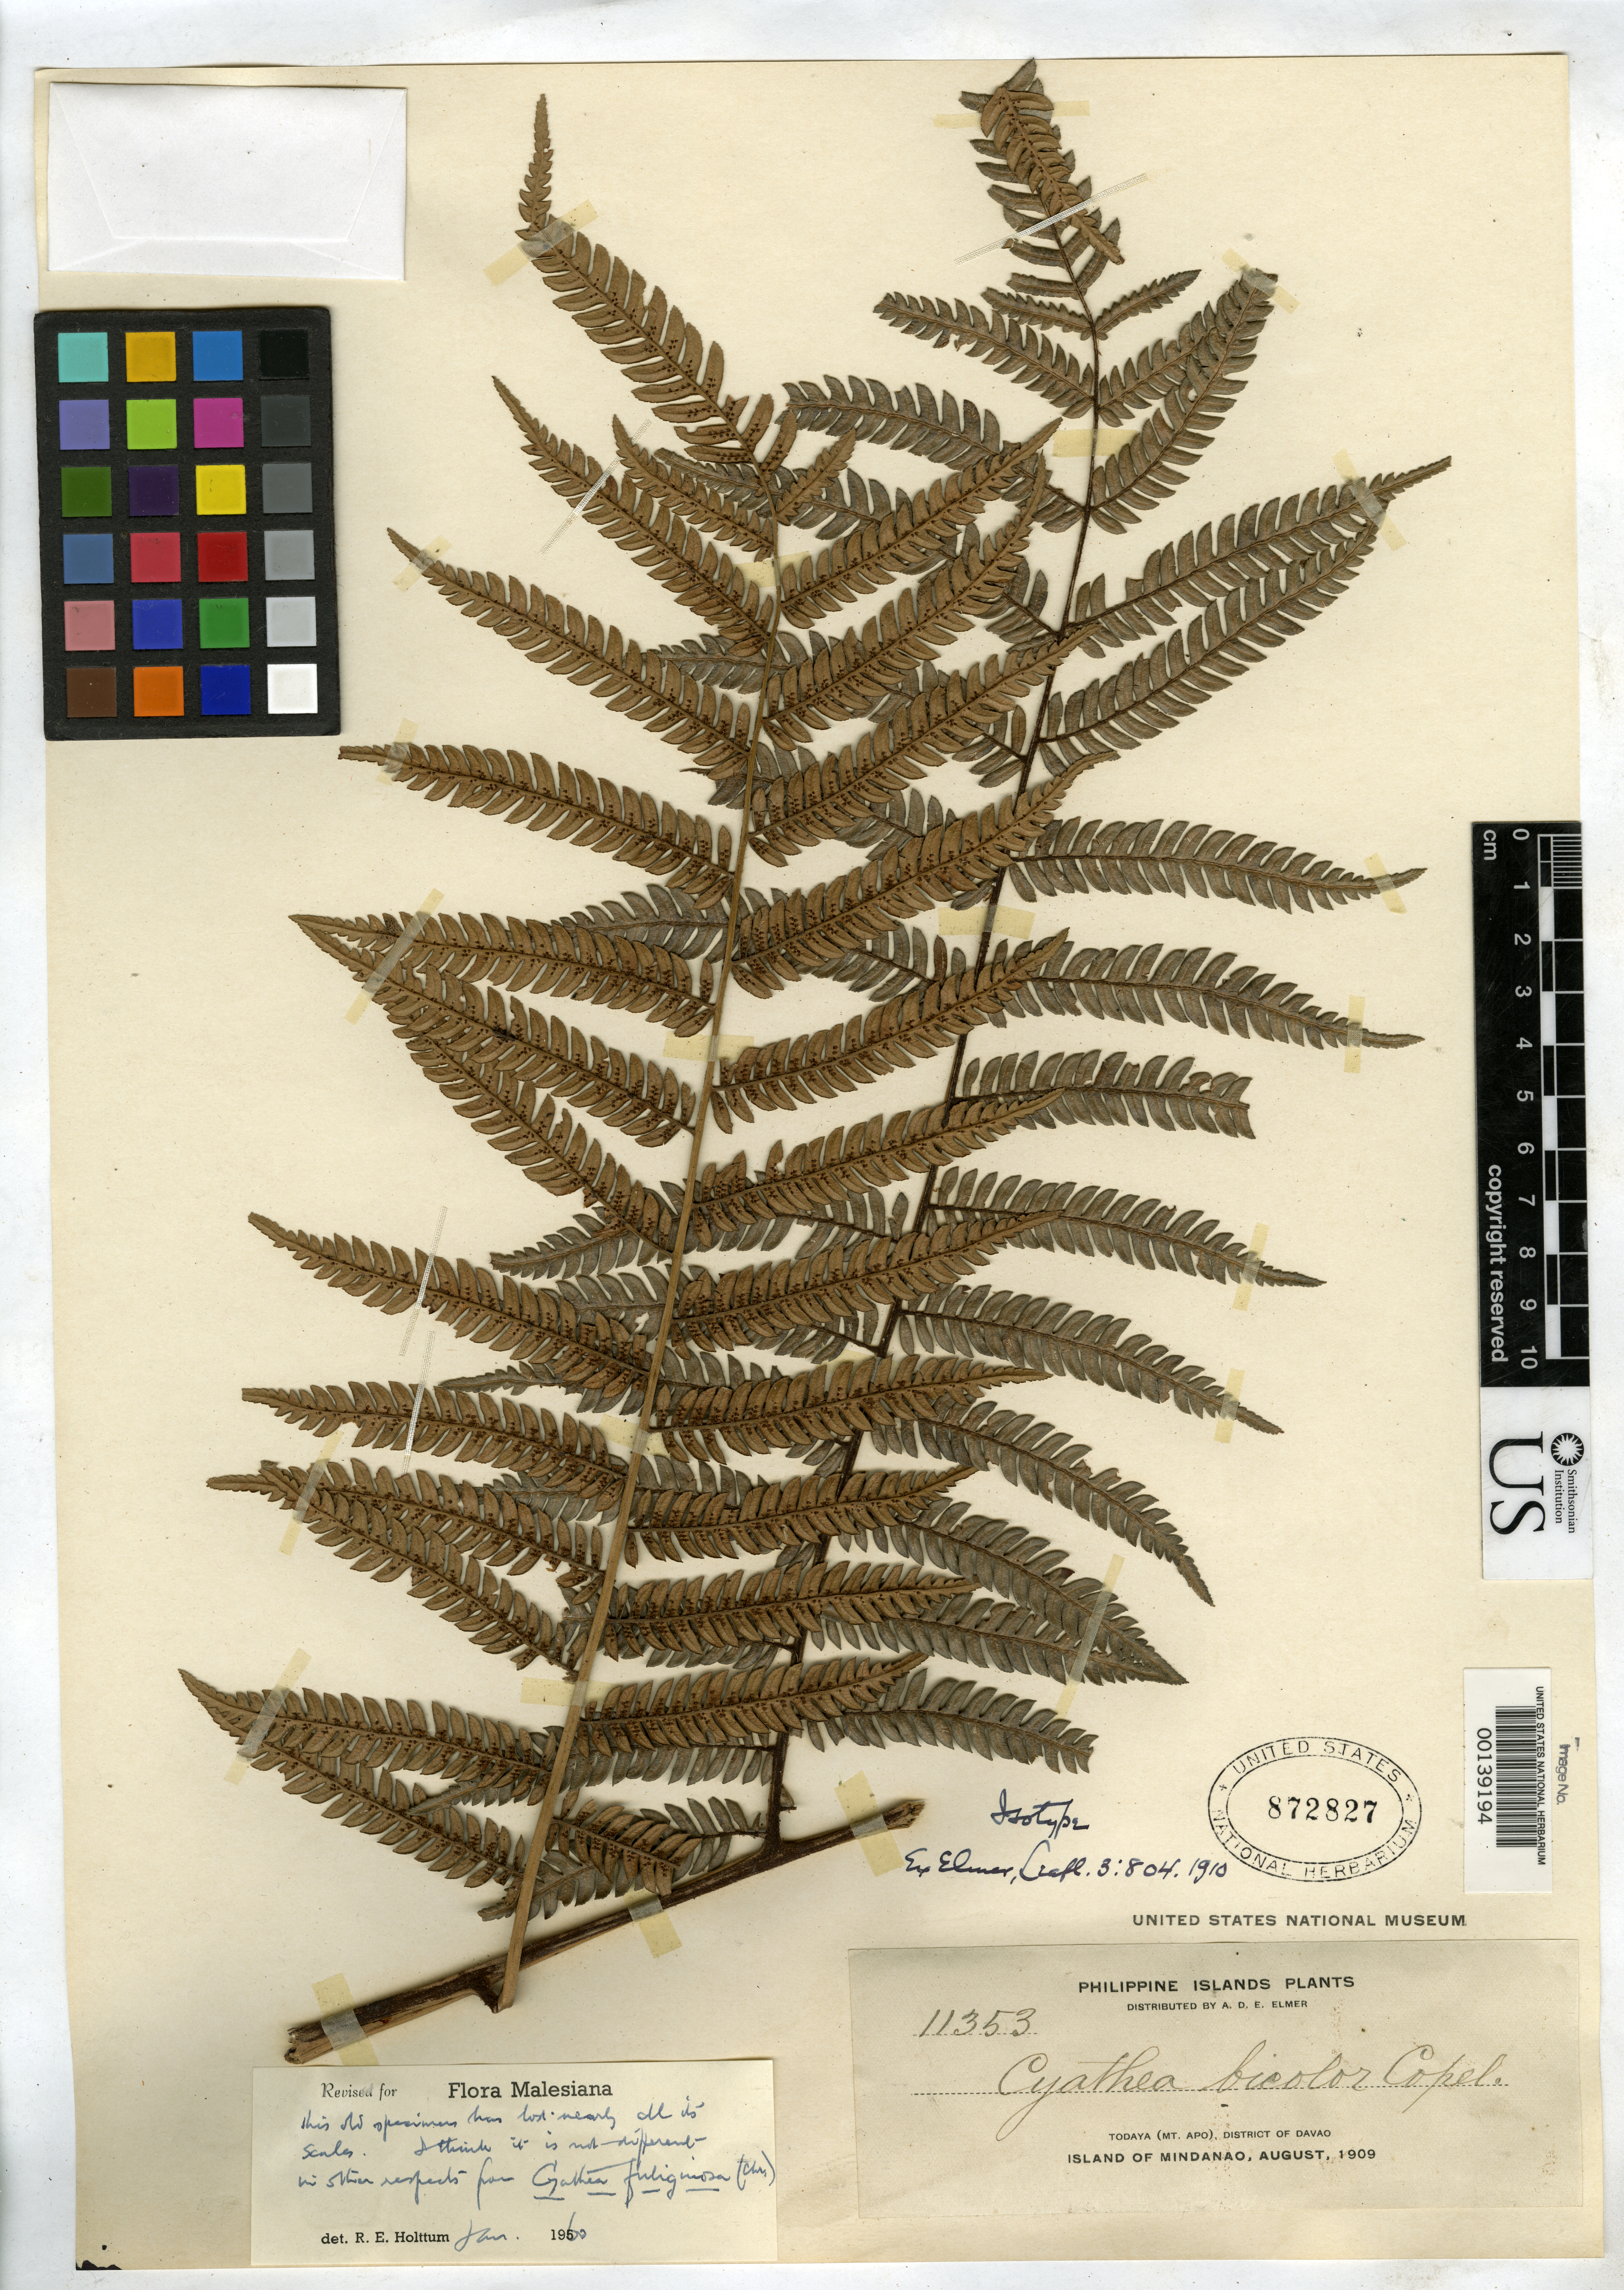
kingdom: Plantae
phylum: Tracheophyta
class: Polypodiopsida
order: Cyatheales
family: Cyatheaceae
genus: Cyathea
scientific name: Cyathea bicolor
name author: Copel. in Elmer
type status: Isotype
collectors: A. D. E. Elmer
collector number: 11353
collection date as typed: Aug 1909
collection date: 1909-08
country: Philippines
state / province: Davao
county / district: Davao del Sur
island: Mindanao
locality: Todaya (Mt. Apo), District of Davao, Island of Mindanao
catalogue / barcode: US 872827